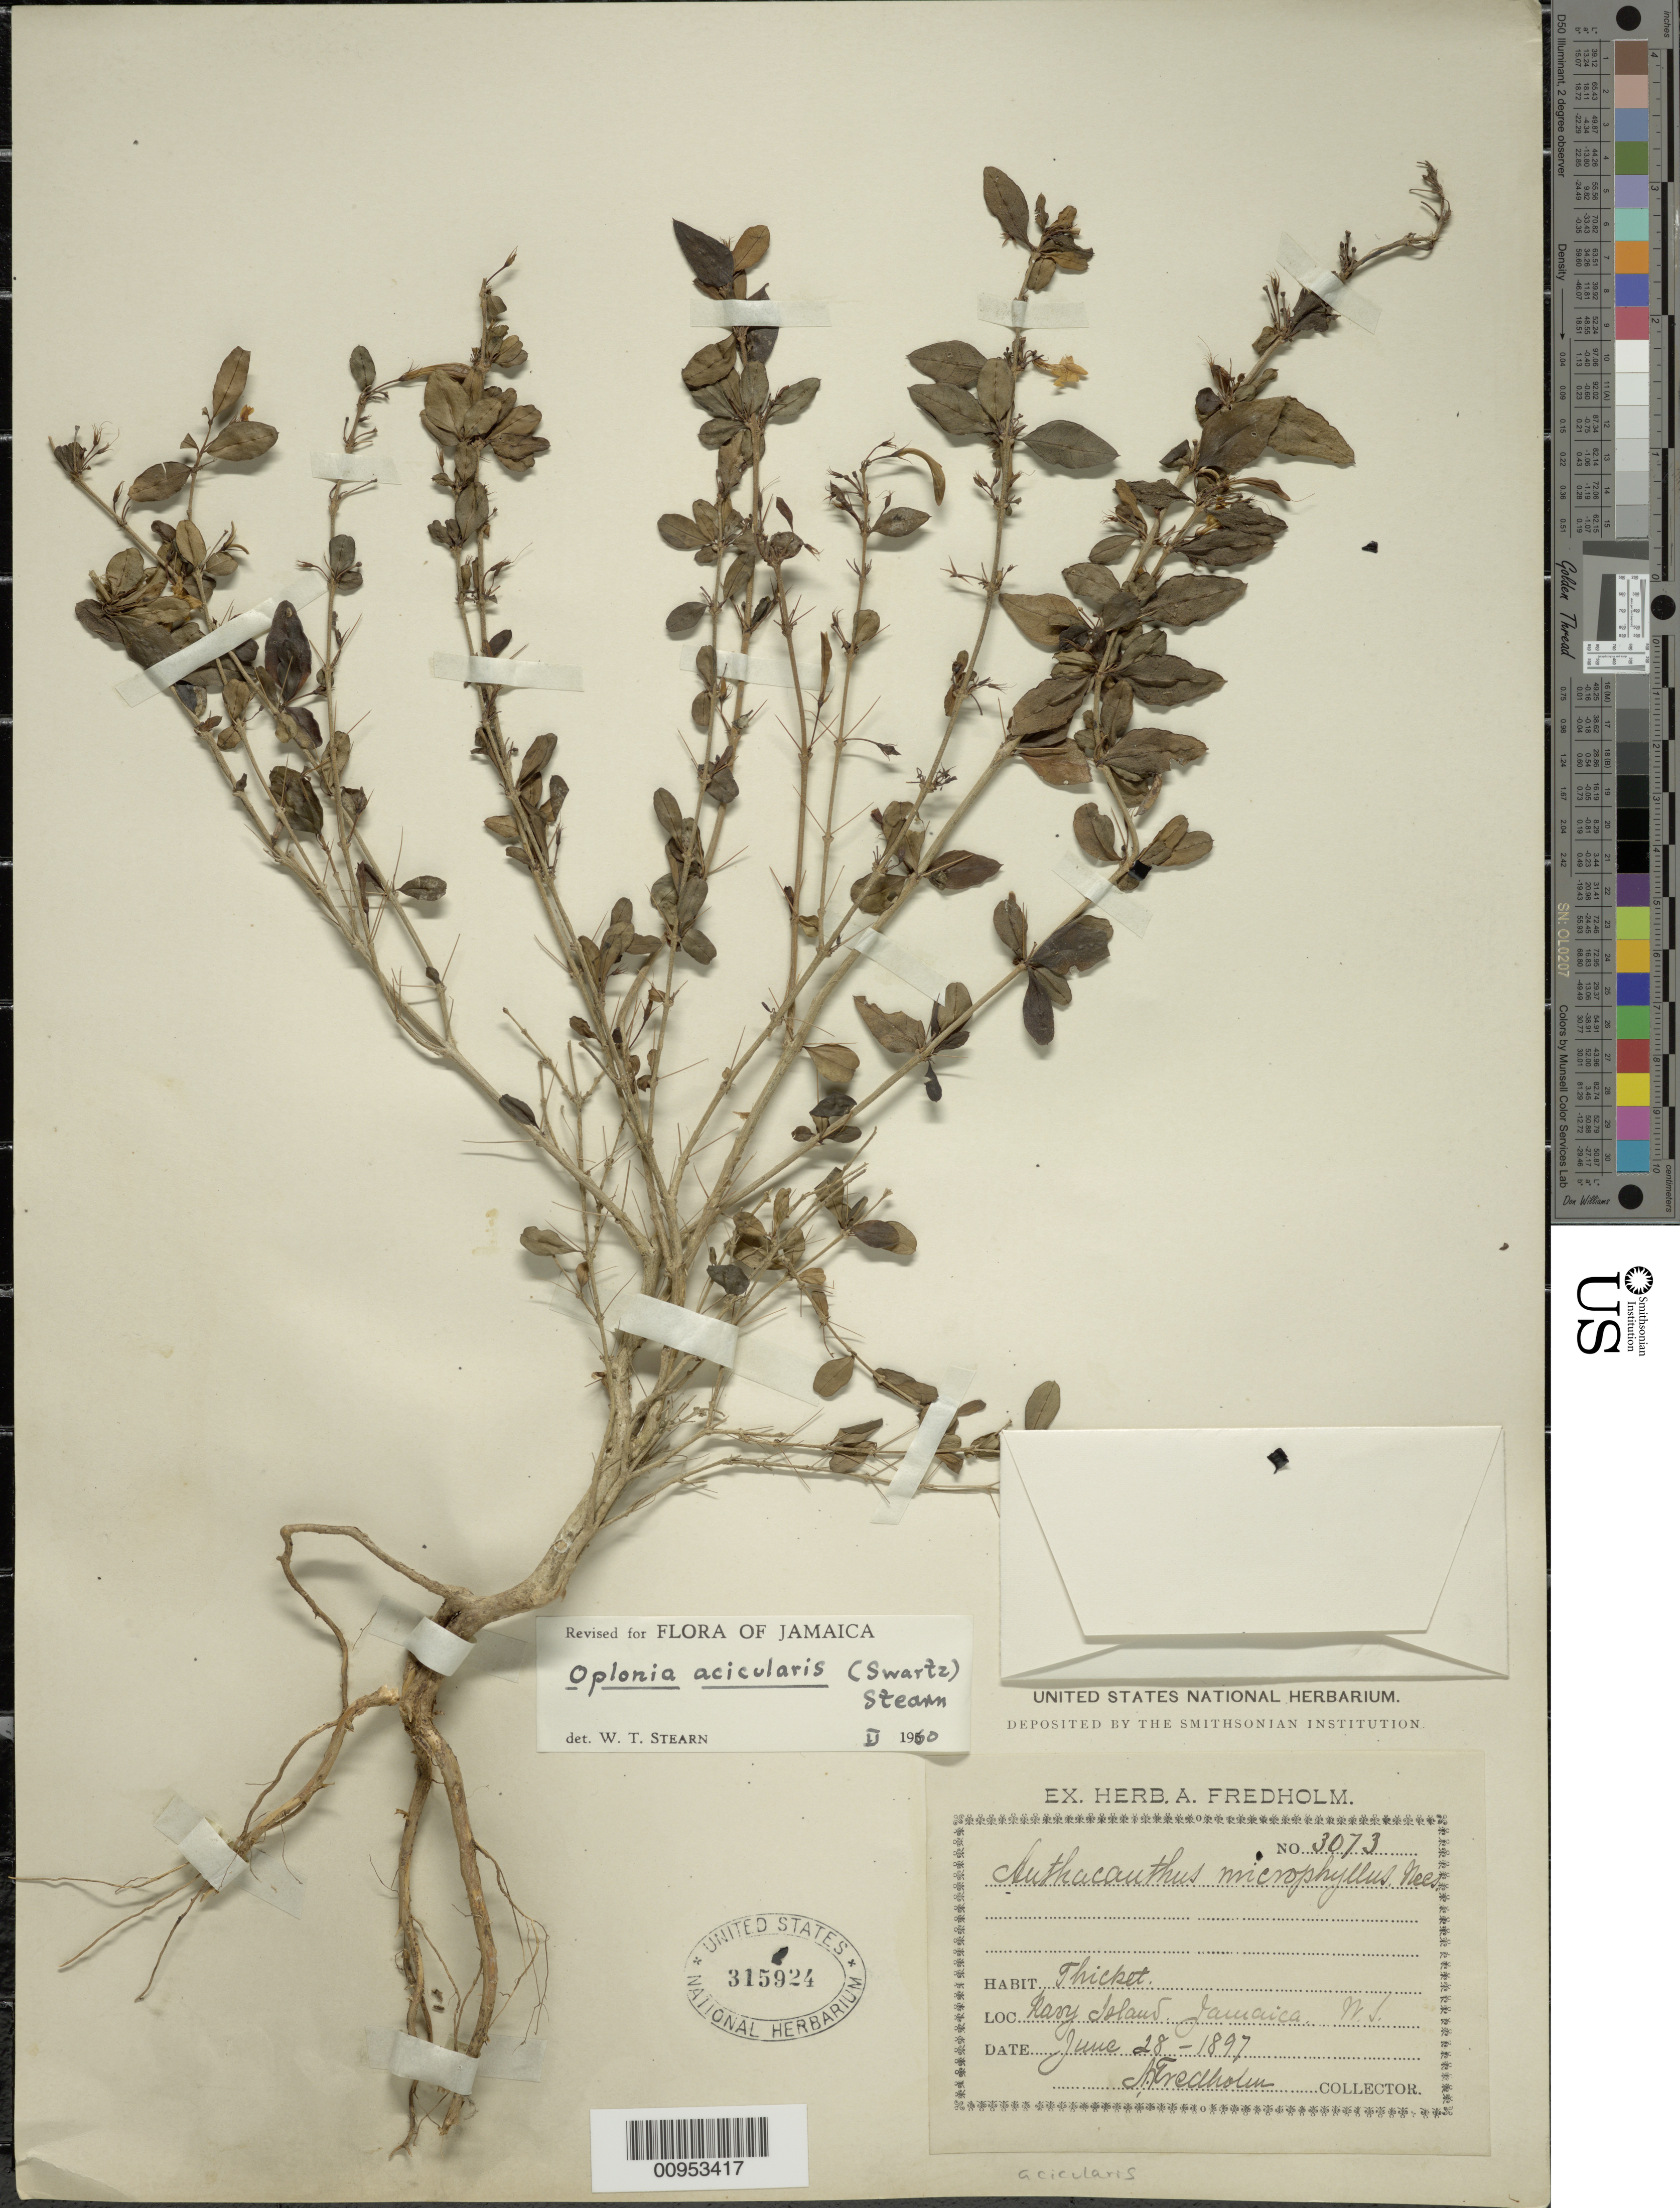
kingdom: Plantae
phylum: Tracheophyta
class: Magnoliopsida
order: Lamiales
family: Acanthaceae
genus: Oplonia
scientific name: Oplonia acicularis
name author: (Sw.) Stearn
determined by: Stearn, William T.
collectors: A. Fredholm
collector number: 3073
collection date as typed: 28 Jun 1897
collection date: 1897-06-28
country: Jamaica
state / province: Portland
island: Navy Island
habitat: Thicket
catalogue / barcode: US 315924